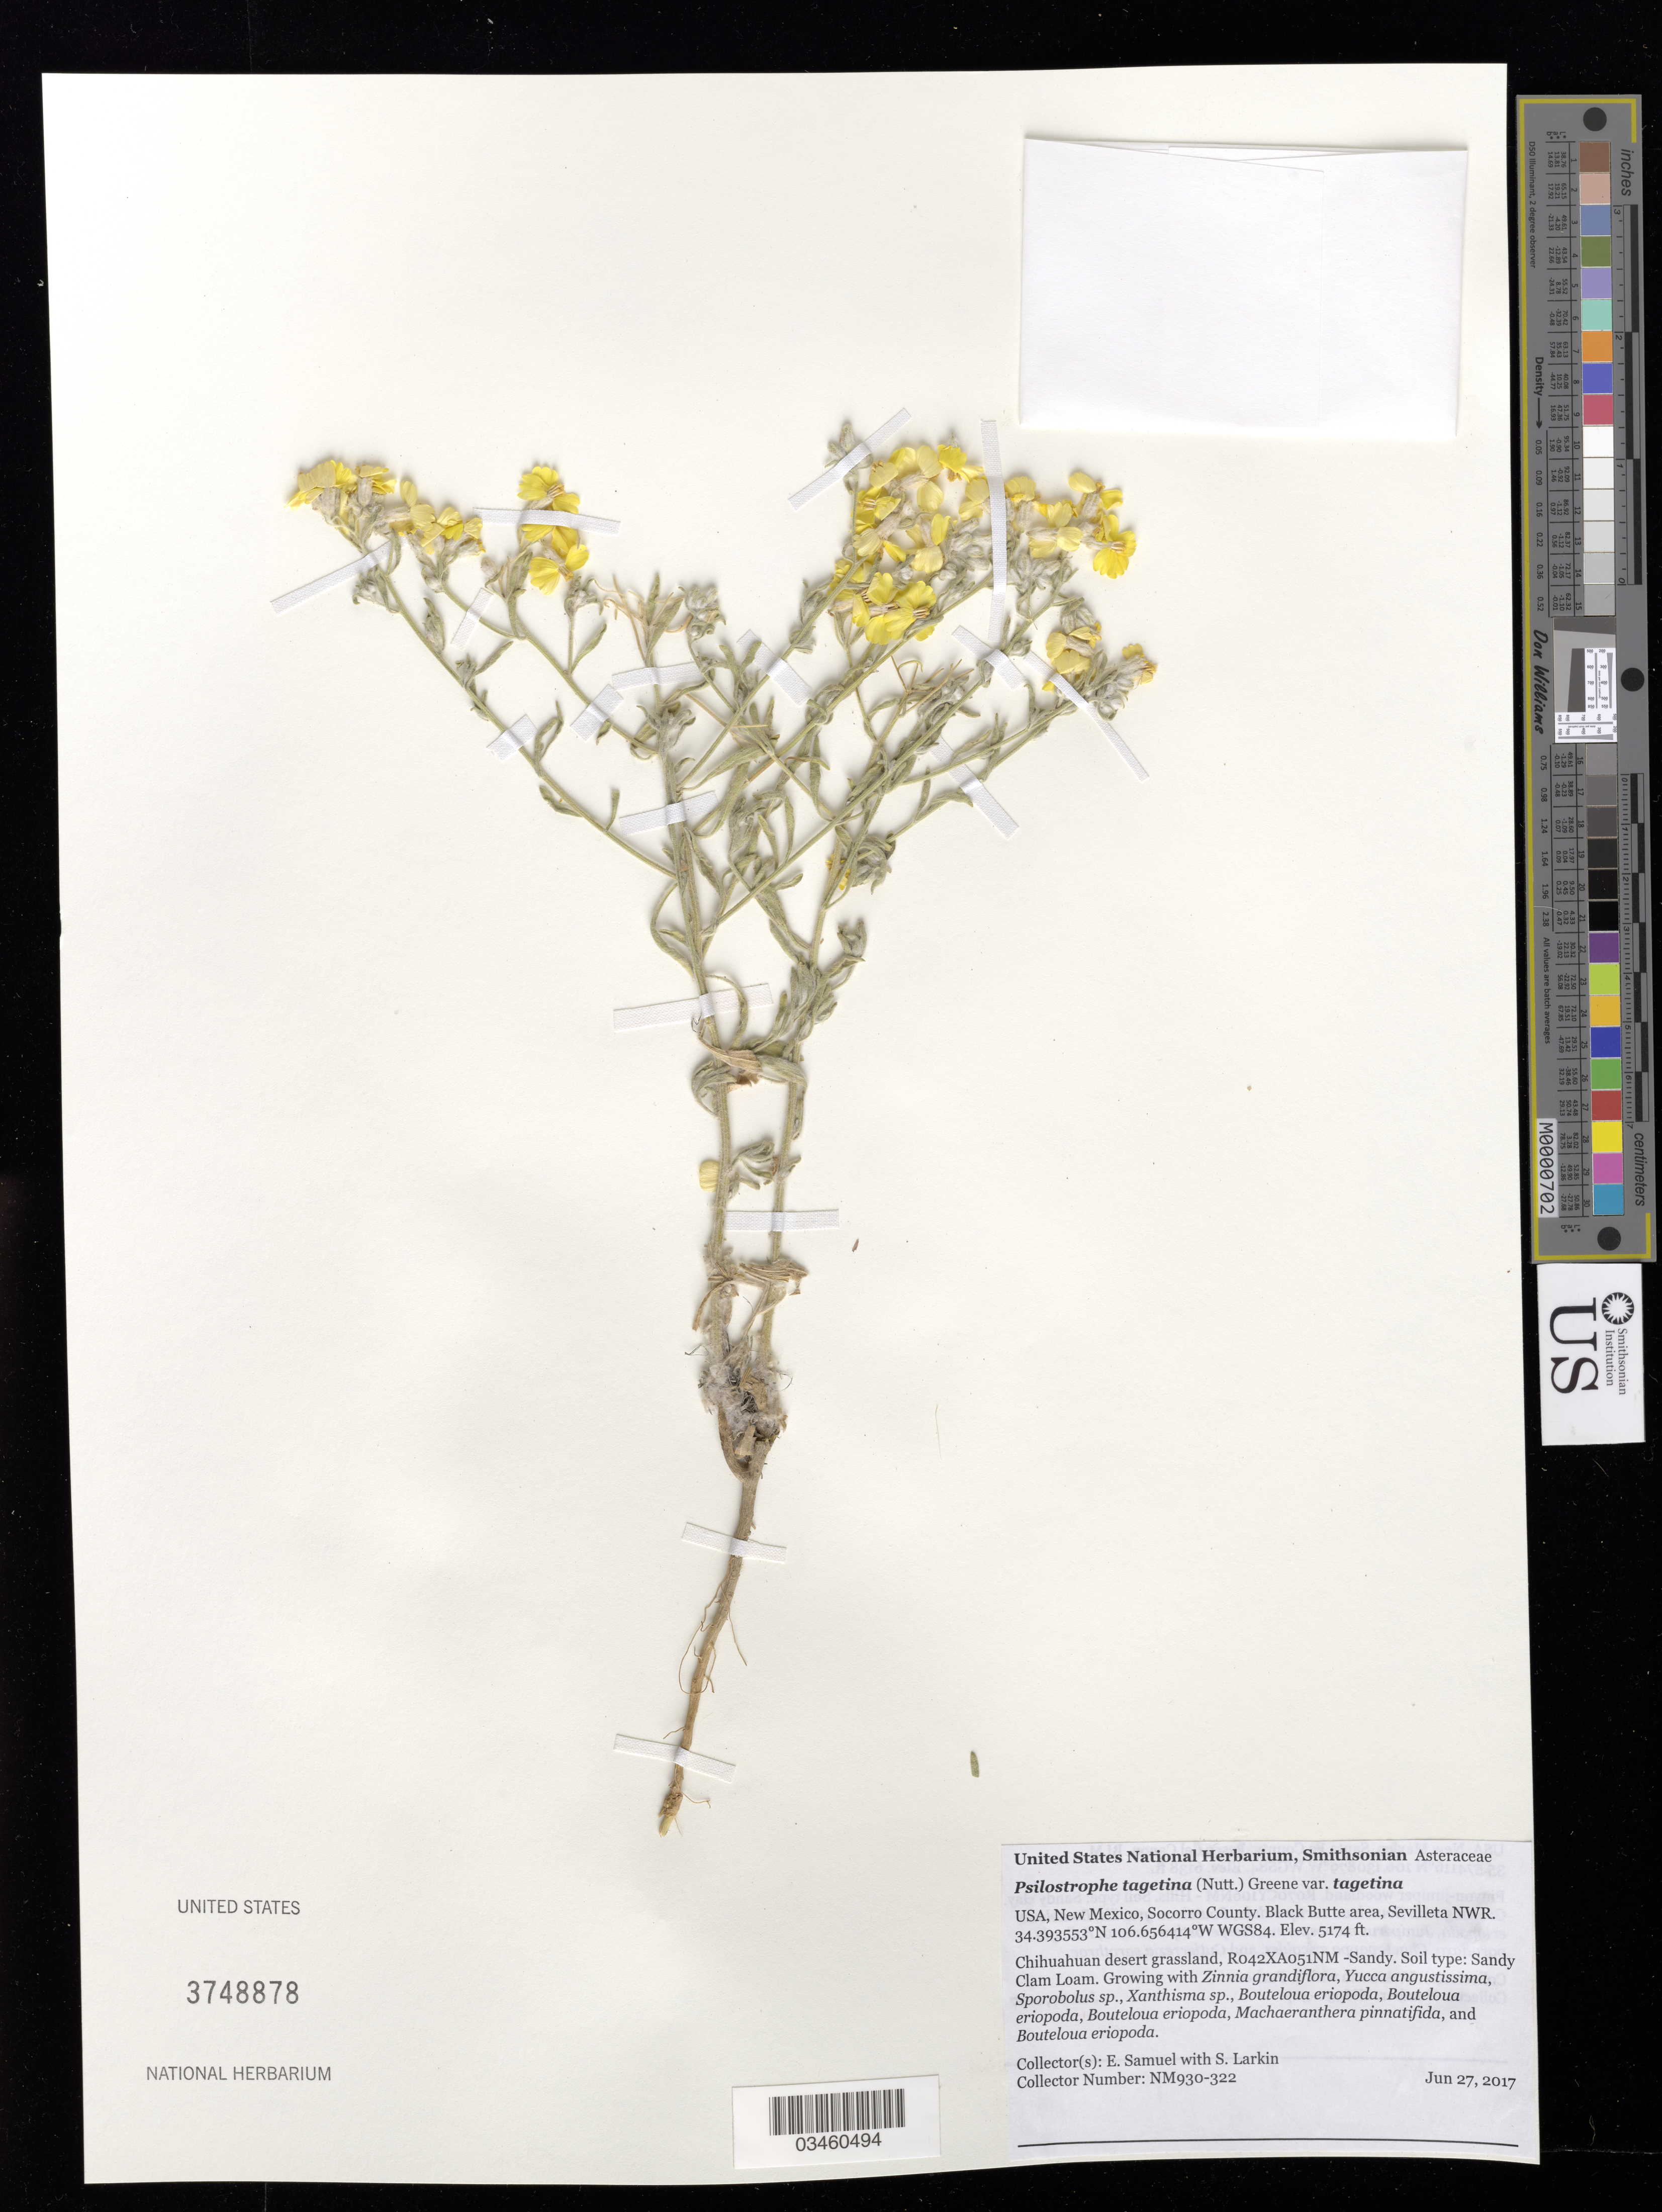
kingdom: Plantae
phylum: Tracheophyta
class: Magnoliopsida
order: Asterales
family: Asteraceae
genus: Psilostrophe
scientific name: Psilostrophe tagetina var. tagetina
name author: (Nutt.) Greene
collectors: E. Samuel & S. Larkin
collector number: NM930-322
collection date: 2017-06-27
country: United States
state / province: New Mexico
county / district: Socorro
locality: Sevilleta National Wildlife Refuge, Southeast of Black Butte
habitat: R042XA051NM -Sandy Clam Loam. Chihuahuan desert grassland.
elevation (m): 1577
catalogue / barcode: US 3748878